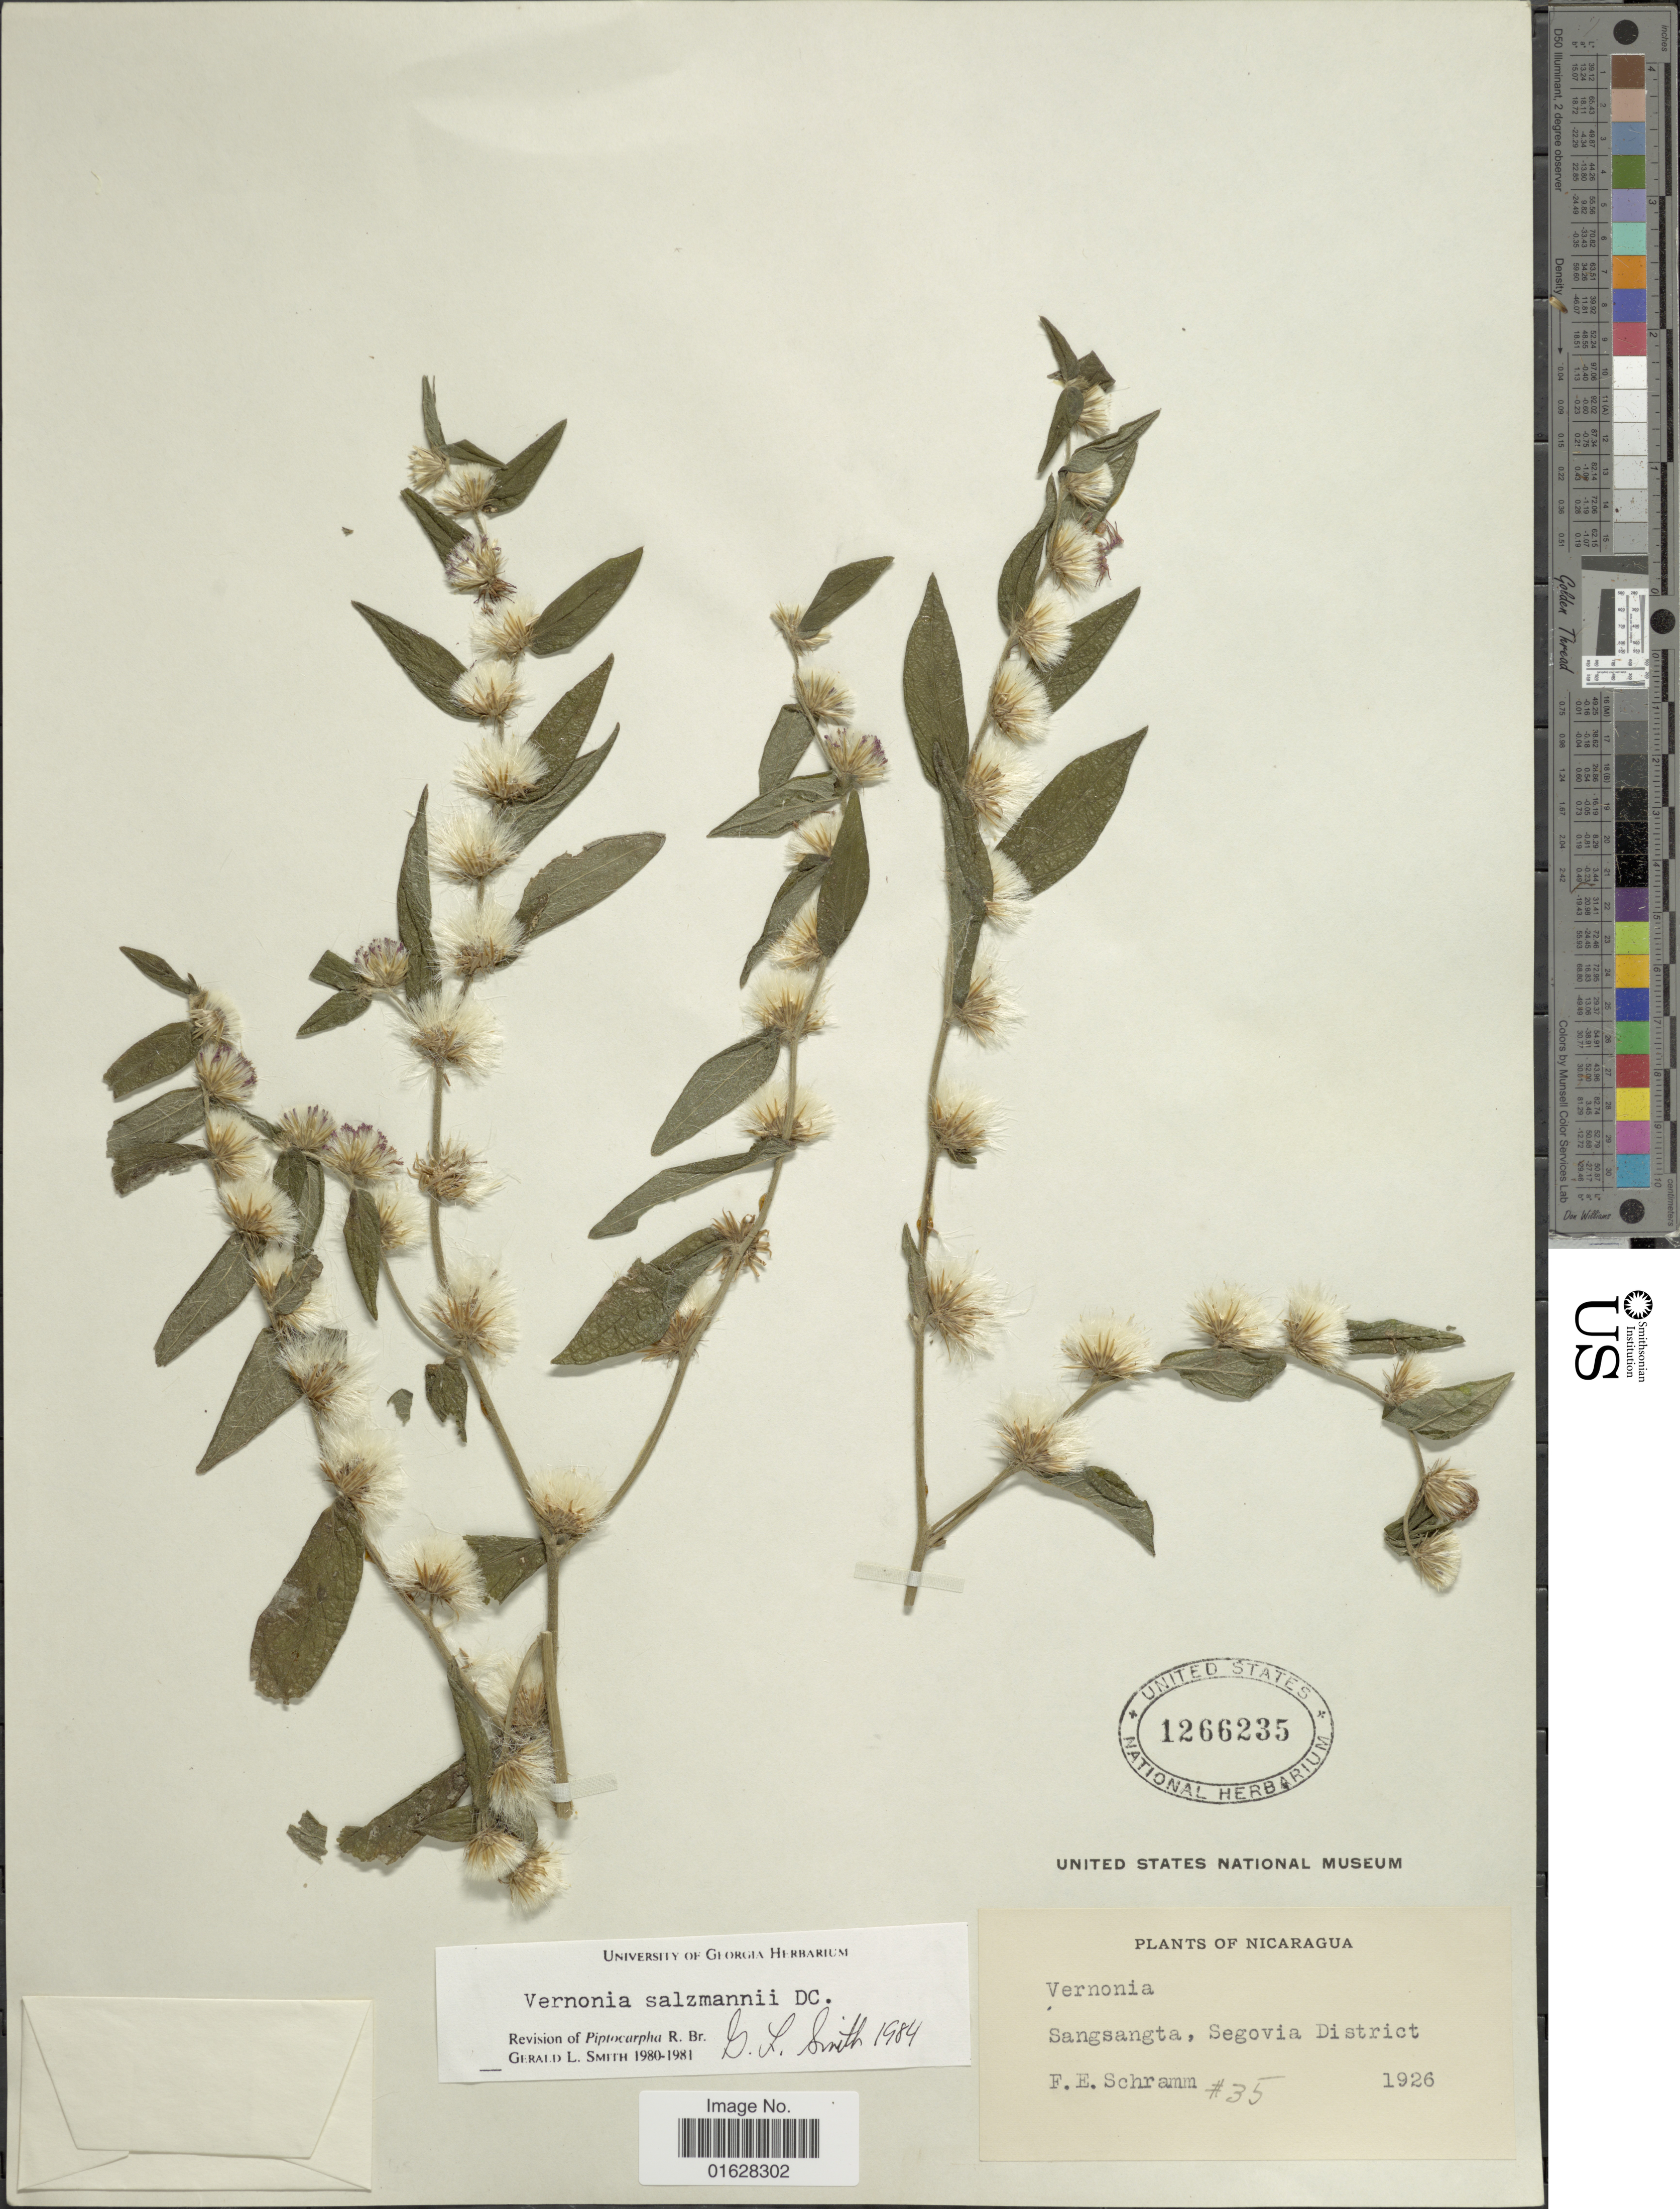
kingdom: Plantae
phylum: Tracheophyta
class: Magnoliopsida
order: Asterales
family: Asteraceae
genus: Lepidaploa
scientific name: Lepidaploa salzmannii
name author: (DC.) H. Rob.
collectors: F. E. Schramm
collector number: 35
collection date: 1926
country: Nicaragua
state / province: Nueva Segovia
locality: Sangsangta, Segovia District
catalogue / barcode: US 1266235